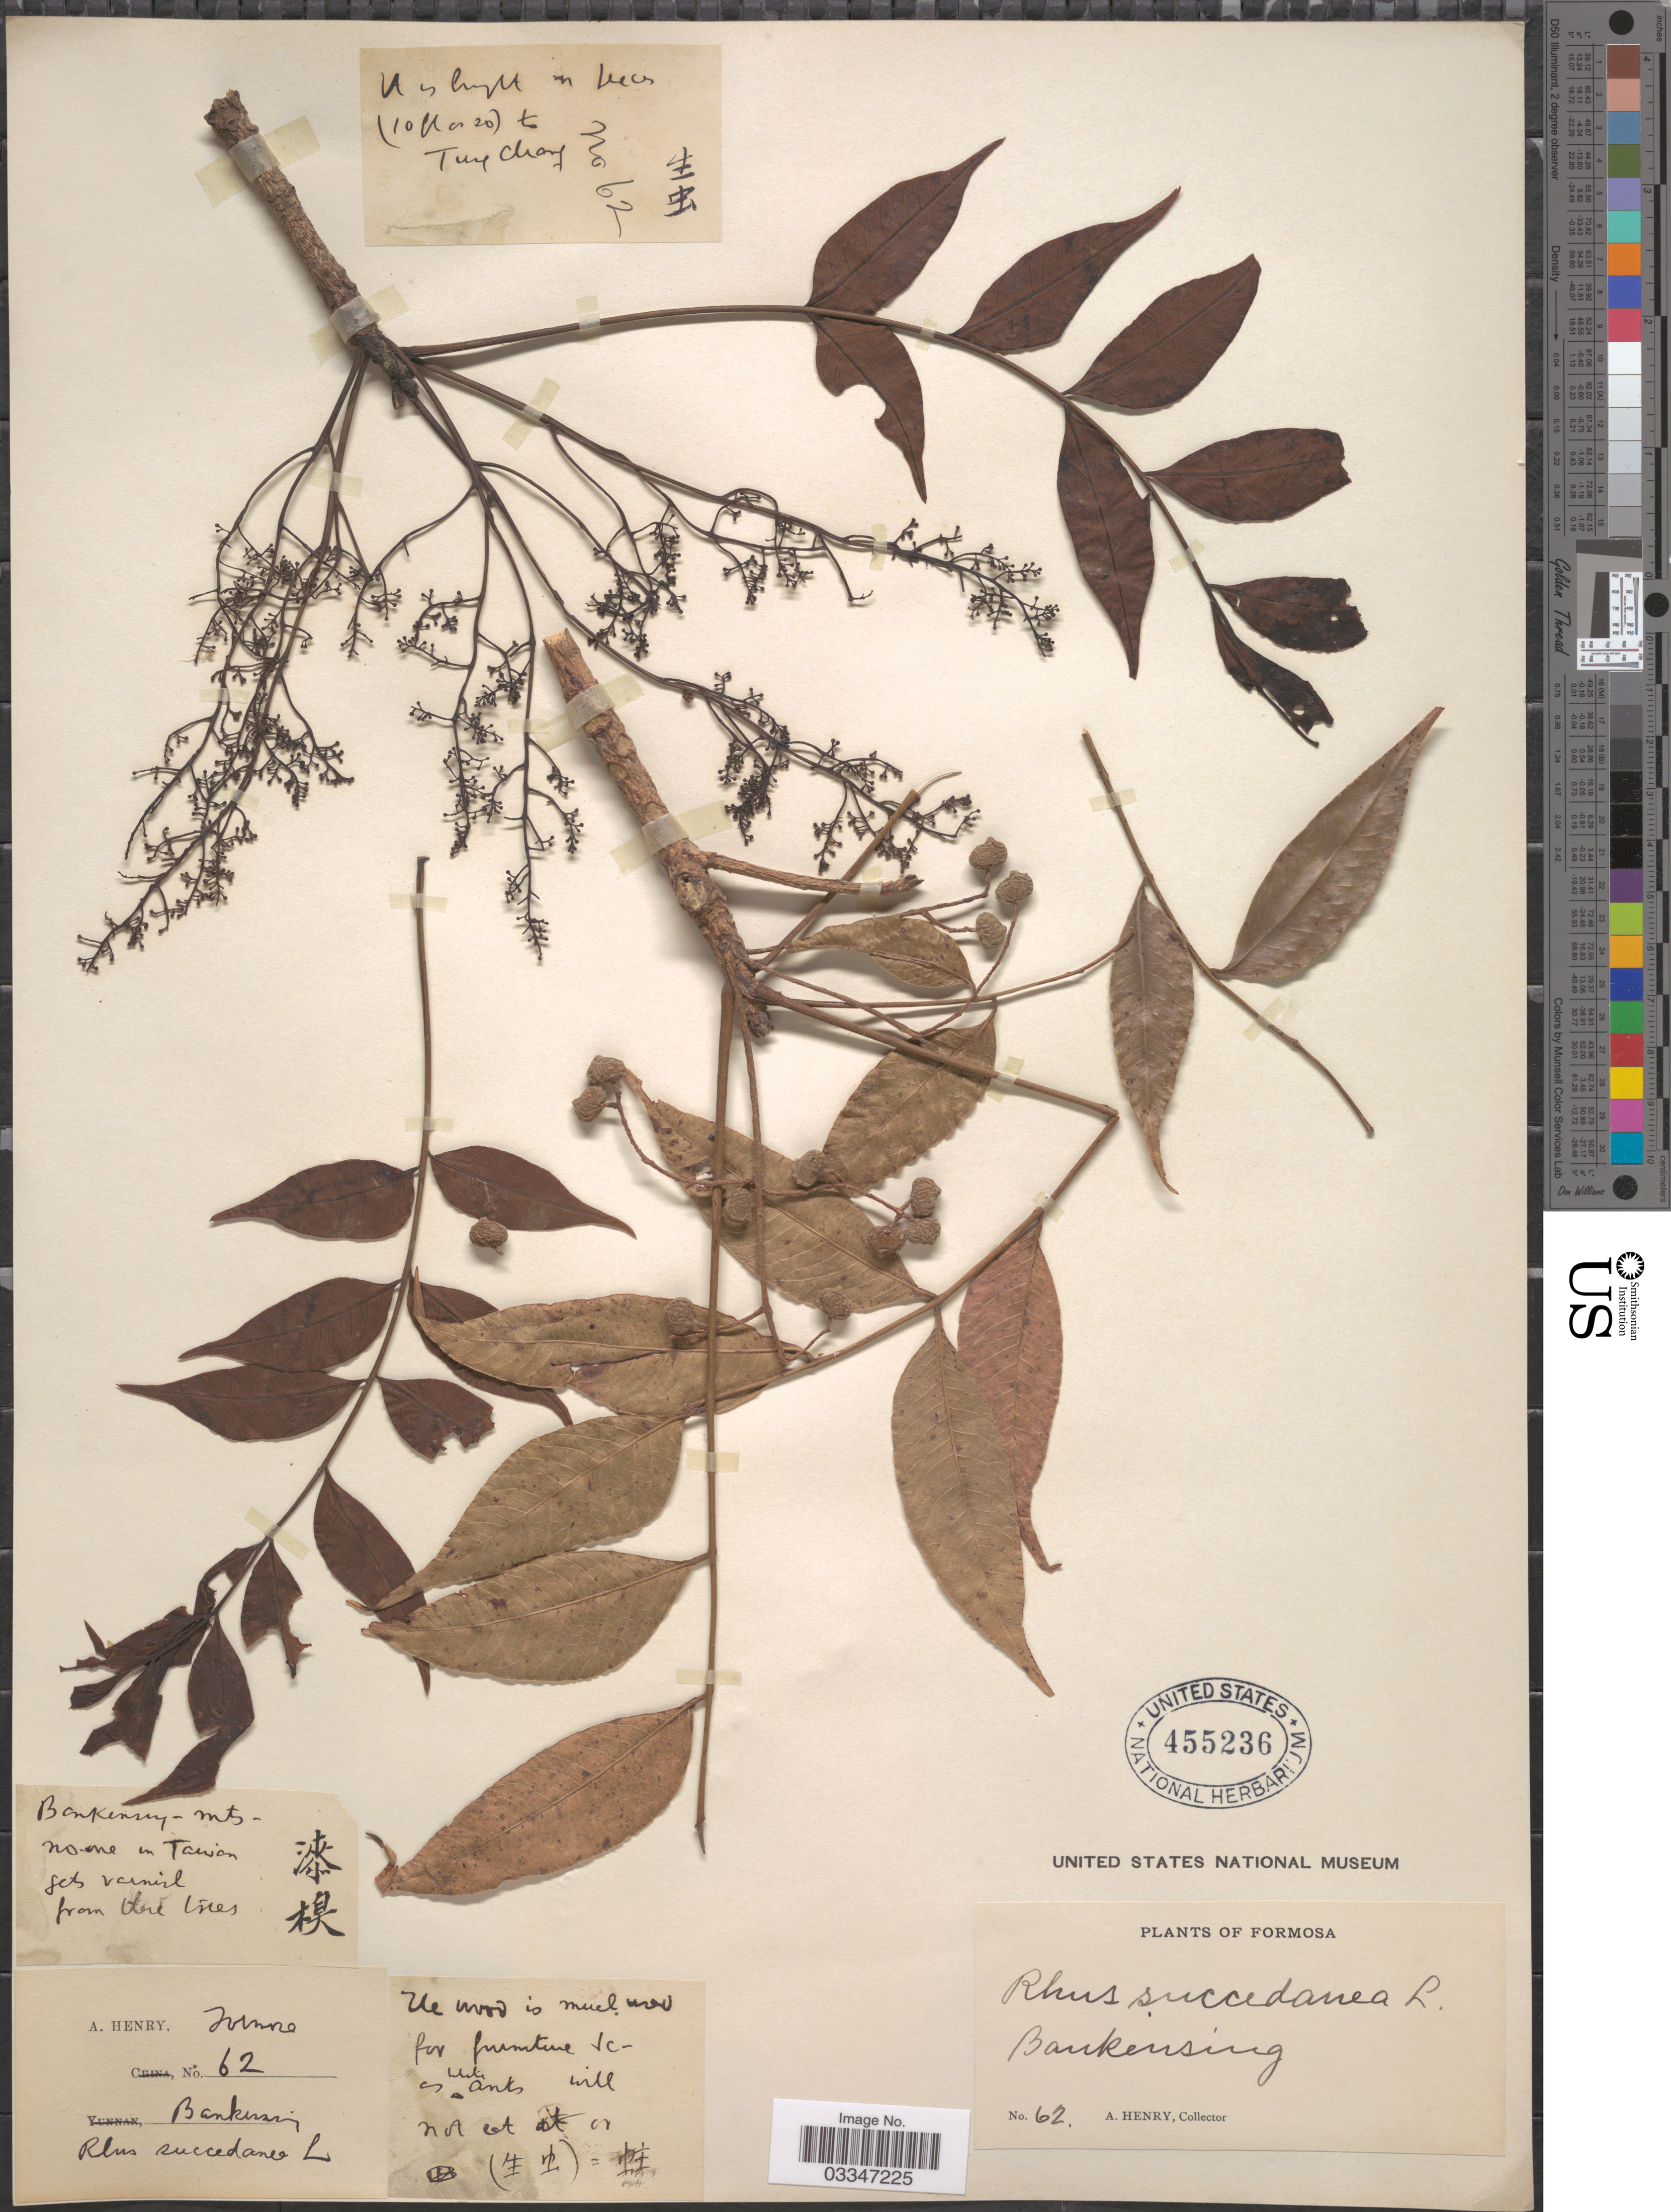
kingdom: Plantae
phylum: Tracheophyta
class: Magnoliopsida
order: Sapindales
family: Anacardiaceae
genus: Rhus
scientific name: Rhus succedanea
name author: L.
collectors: A. Henry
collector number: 62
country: Taiwan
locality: Formosa. Bankinsing.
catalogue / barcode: US 455236